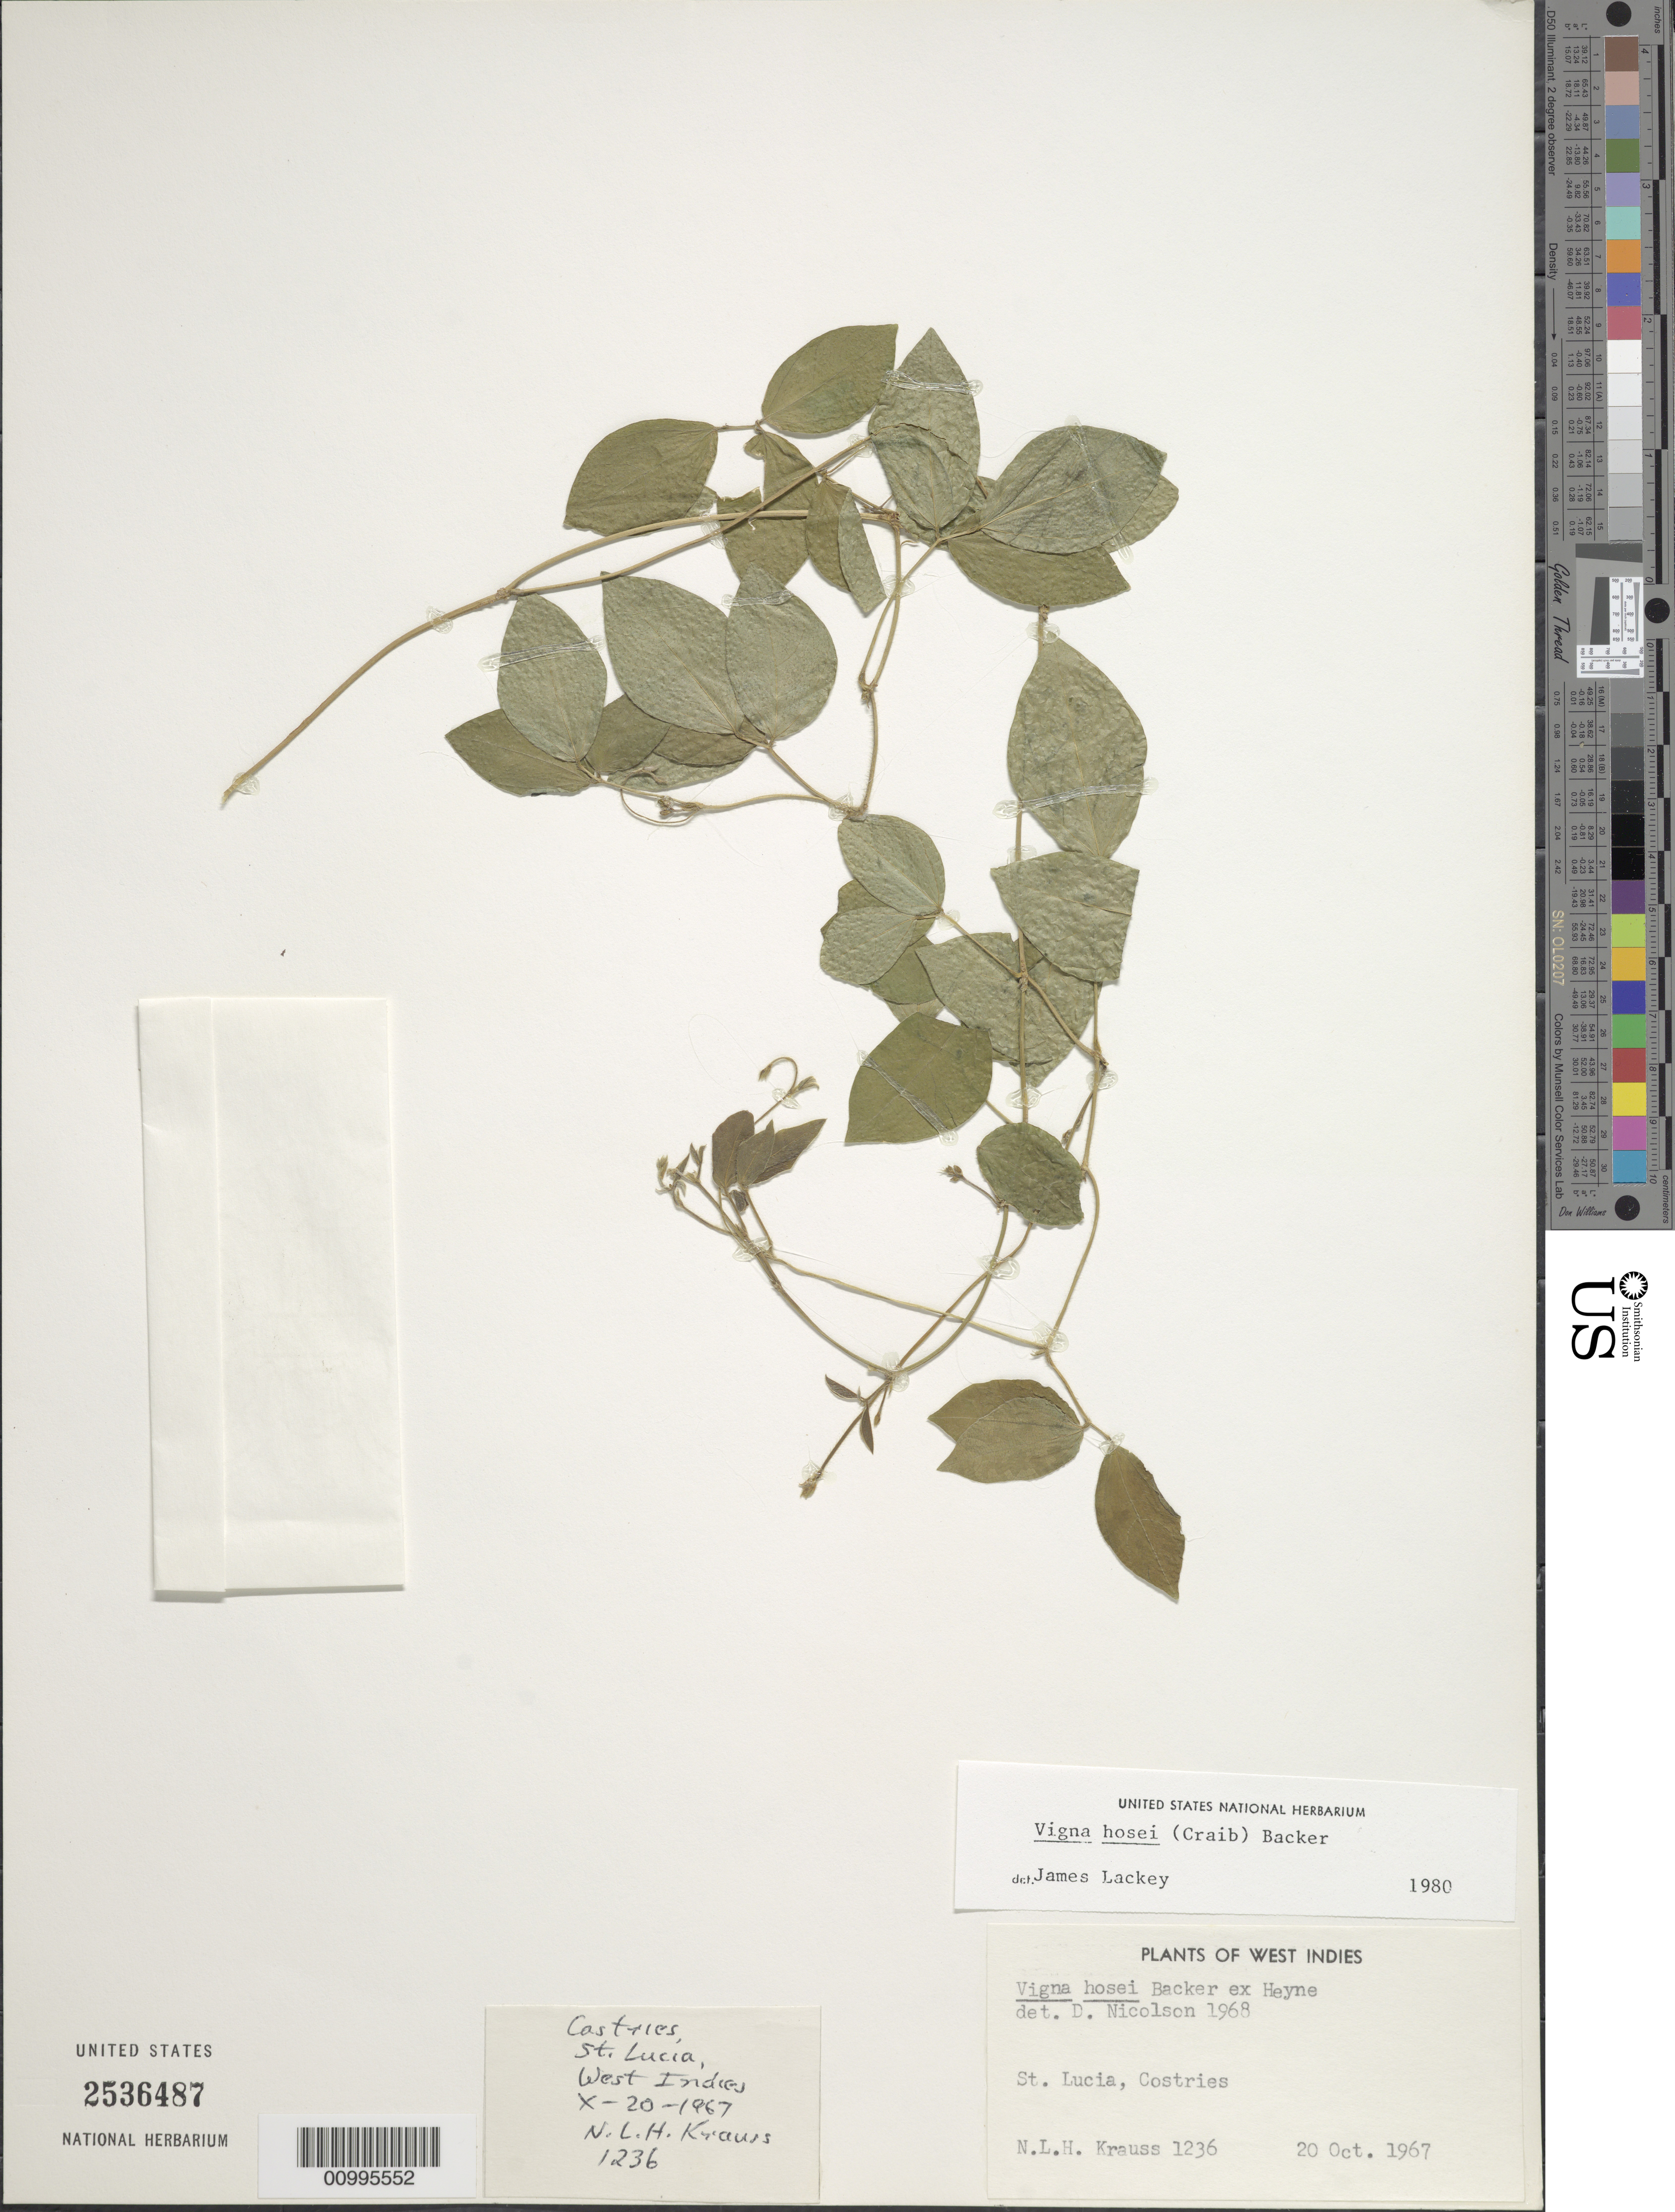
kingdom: Plantae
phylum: Tracheophyta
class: Magnoliopsida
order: Fabales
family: Fabaceae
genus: Vigna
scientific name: Vigna hosei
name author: (Craib) Backer ex K. Heyne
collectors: N. Krauss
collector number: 1236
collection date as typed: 20 Oct 1967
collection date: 1967-10-20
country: St. Lucia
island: St. Lucia I.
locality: Costries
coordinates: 0 N, 0 E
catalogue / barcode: US 2536487